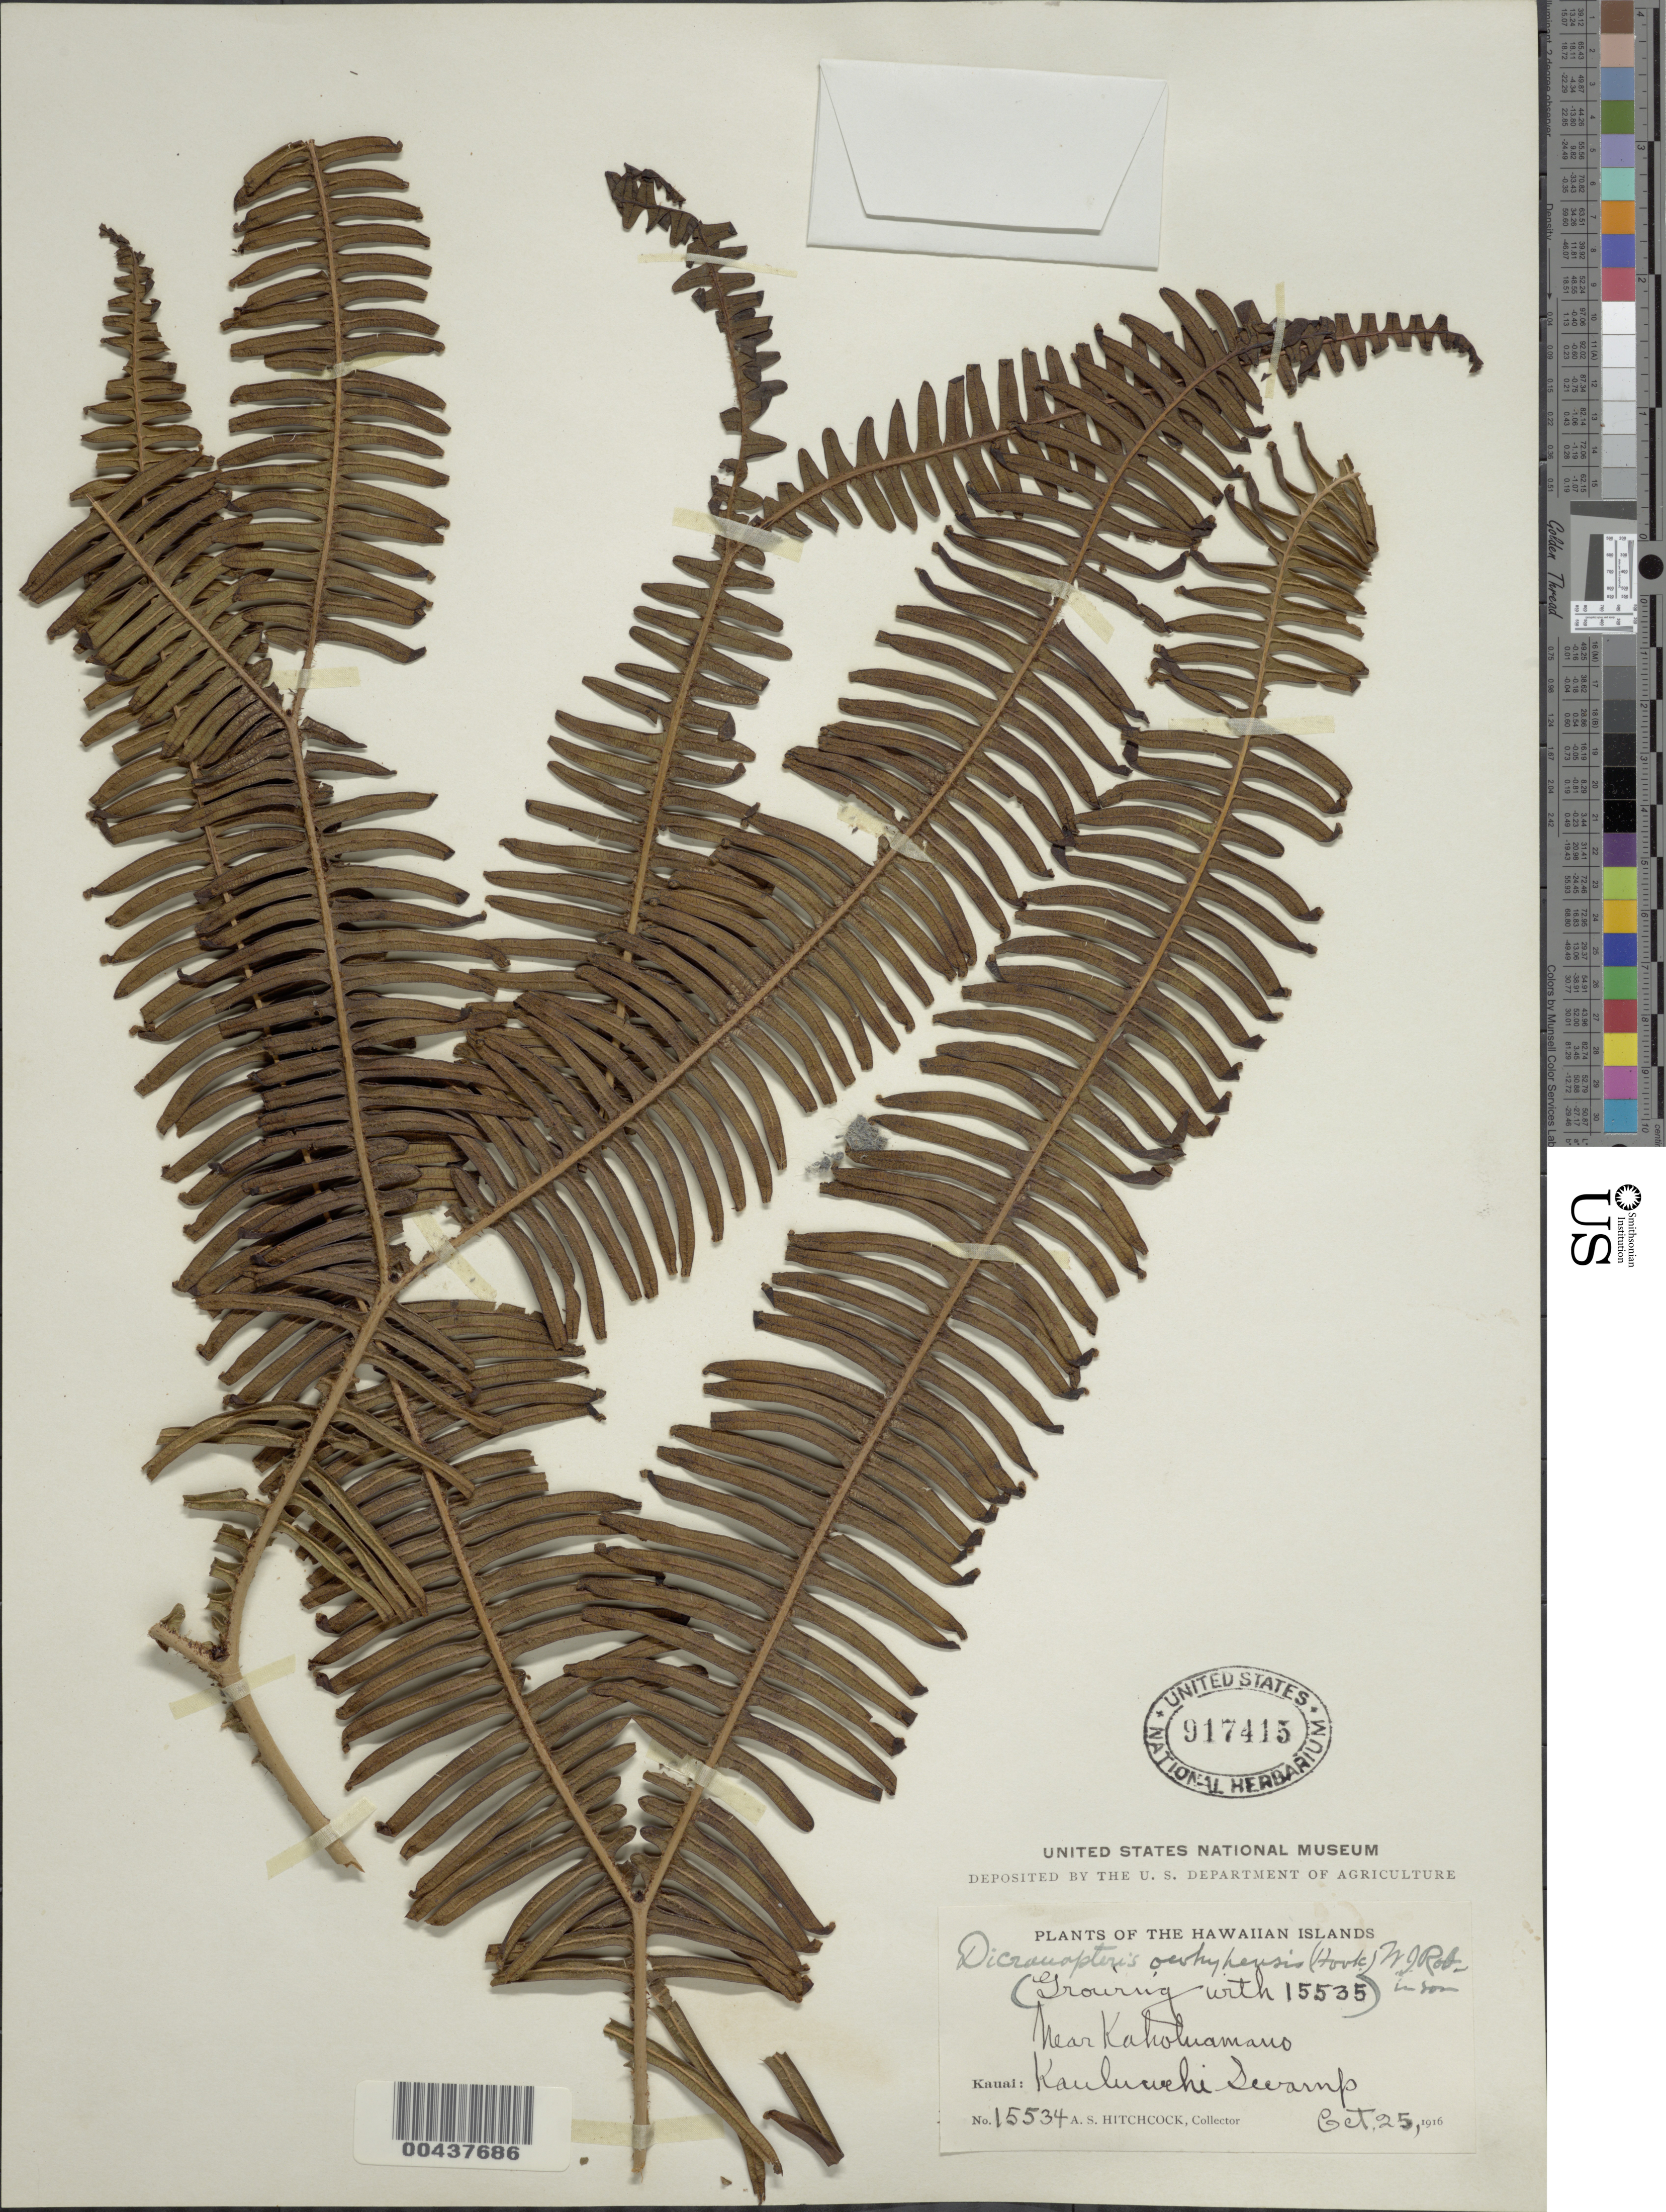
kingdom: Plantae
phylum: Tracheophyta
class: Polypodiopsida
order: Gleicheniales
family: Gleicheniaceae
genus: Sticherus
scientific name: Sticherus owhyhensis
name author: (Hook.) Ching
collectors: A. S. Hitchcock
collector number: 15534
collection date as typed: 25 Oct 1916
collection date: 1916-10-25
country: United States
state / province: Hawaii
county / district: Kauai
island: Kaua'i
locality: near Kaholuamano, Kauluwehi Swamp, Kauai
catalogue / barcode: US 917415